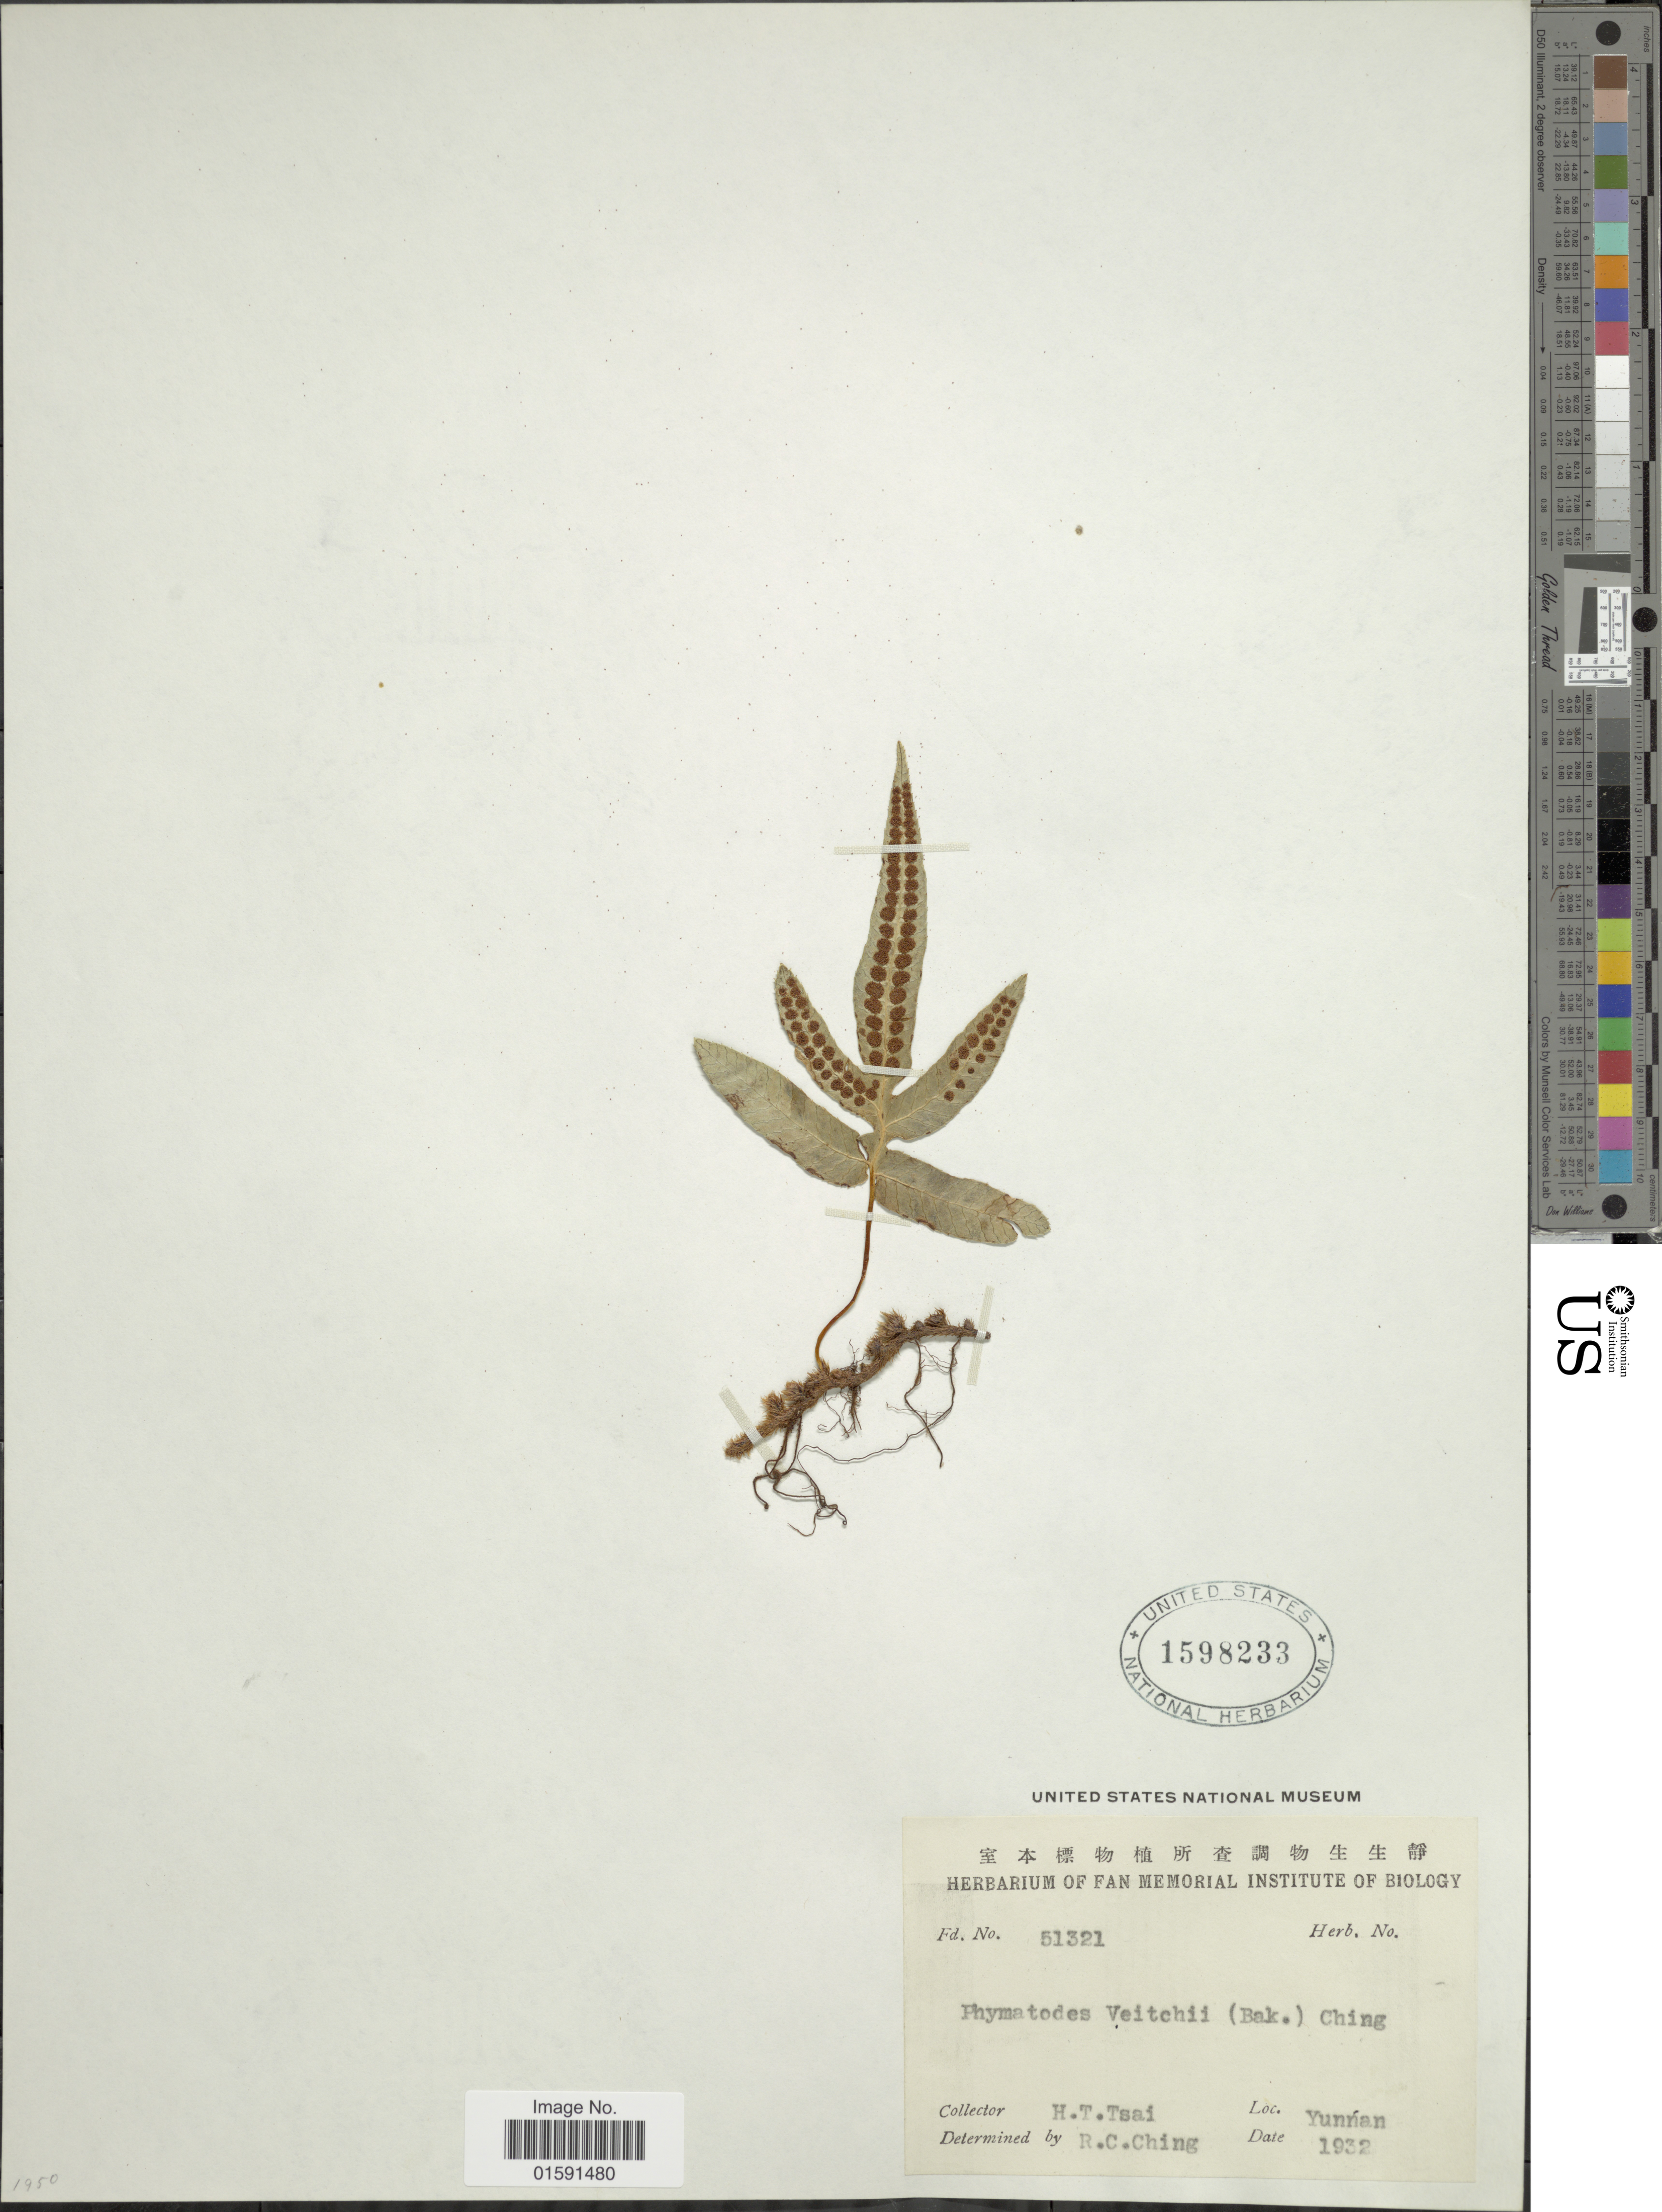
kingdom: Plantae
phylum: Tracheophyta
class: Polypodiopsida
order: Polypodiales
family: Polypodiaceae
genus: Selliguea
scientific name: Selliguea veitchii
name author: (Baker) H. Ohashi & K. Ohashi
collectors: H. Tsai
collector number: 51321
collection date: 1932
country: China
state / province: Yunnan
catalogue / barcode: US 1598233